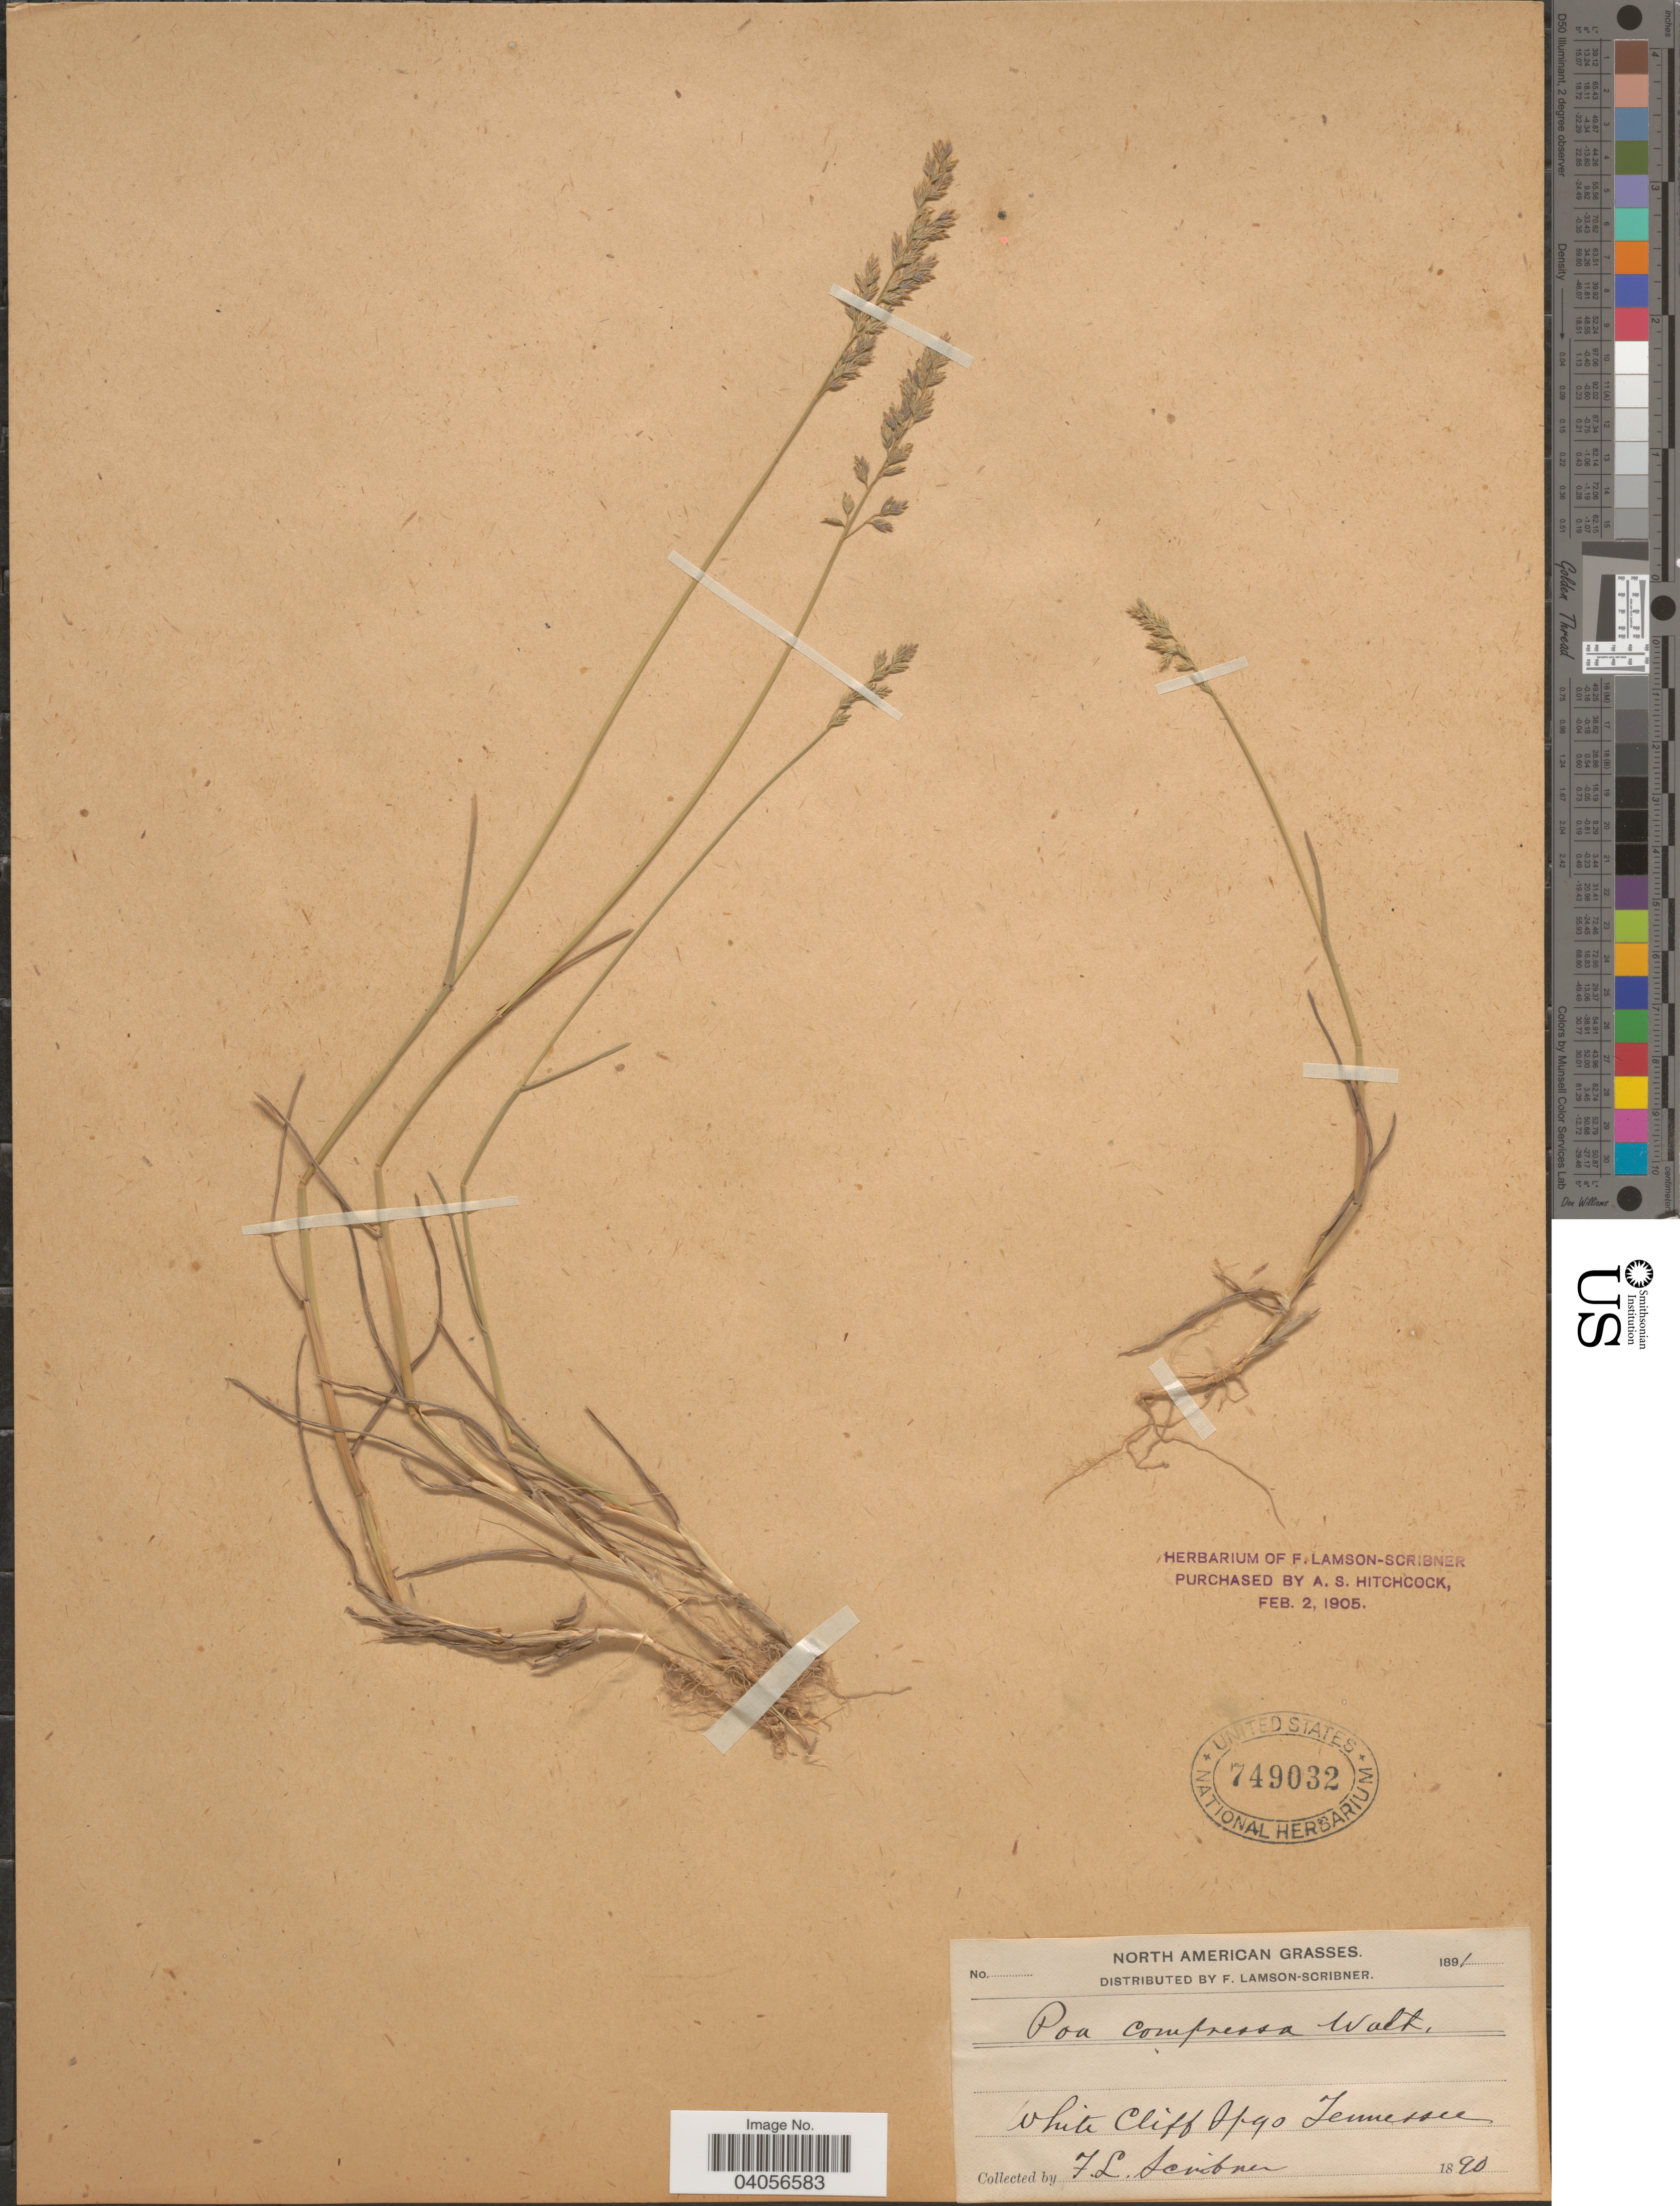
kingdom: Plantae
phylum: Tracheophyta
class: Liliopsida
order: Poales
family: Poaceae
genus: Poa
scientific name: Poa compressa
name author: L.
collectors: F. Lamson-Scribner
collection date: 1890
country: United States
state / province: Tennessee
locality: White Cliff Spgs.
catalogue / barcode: US 749032